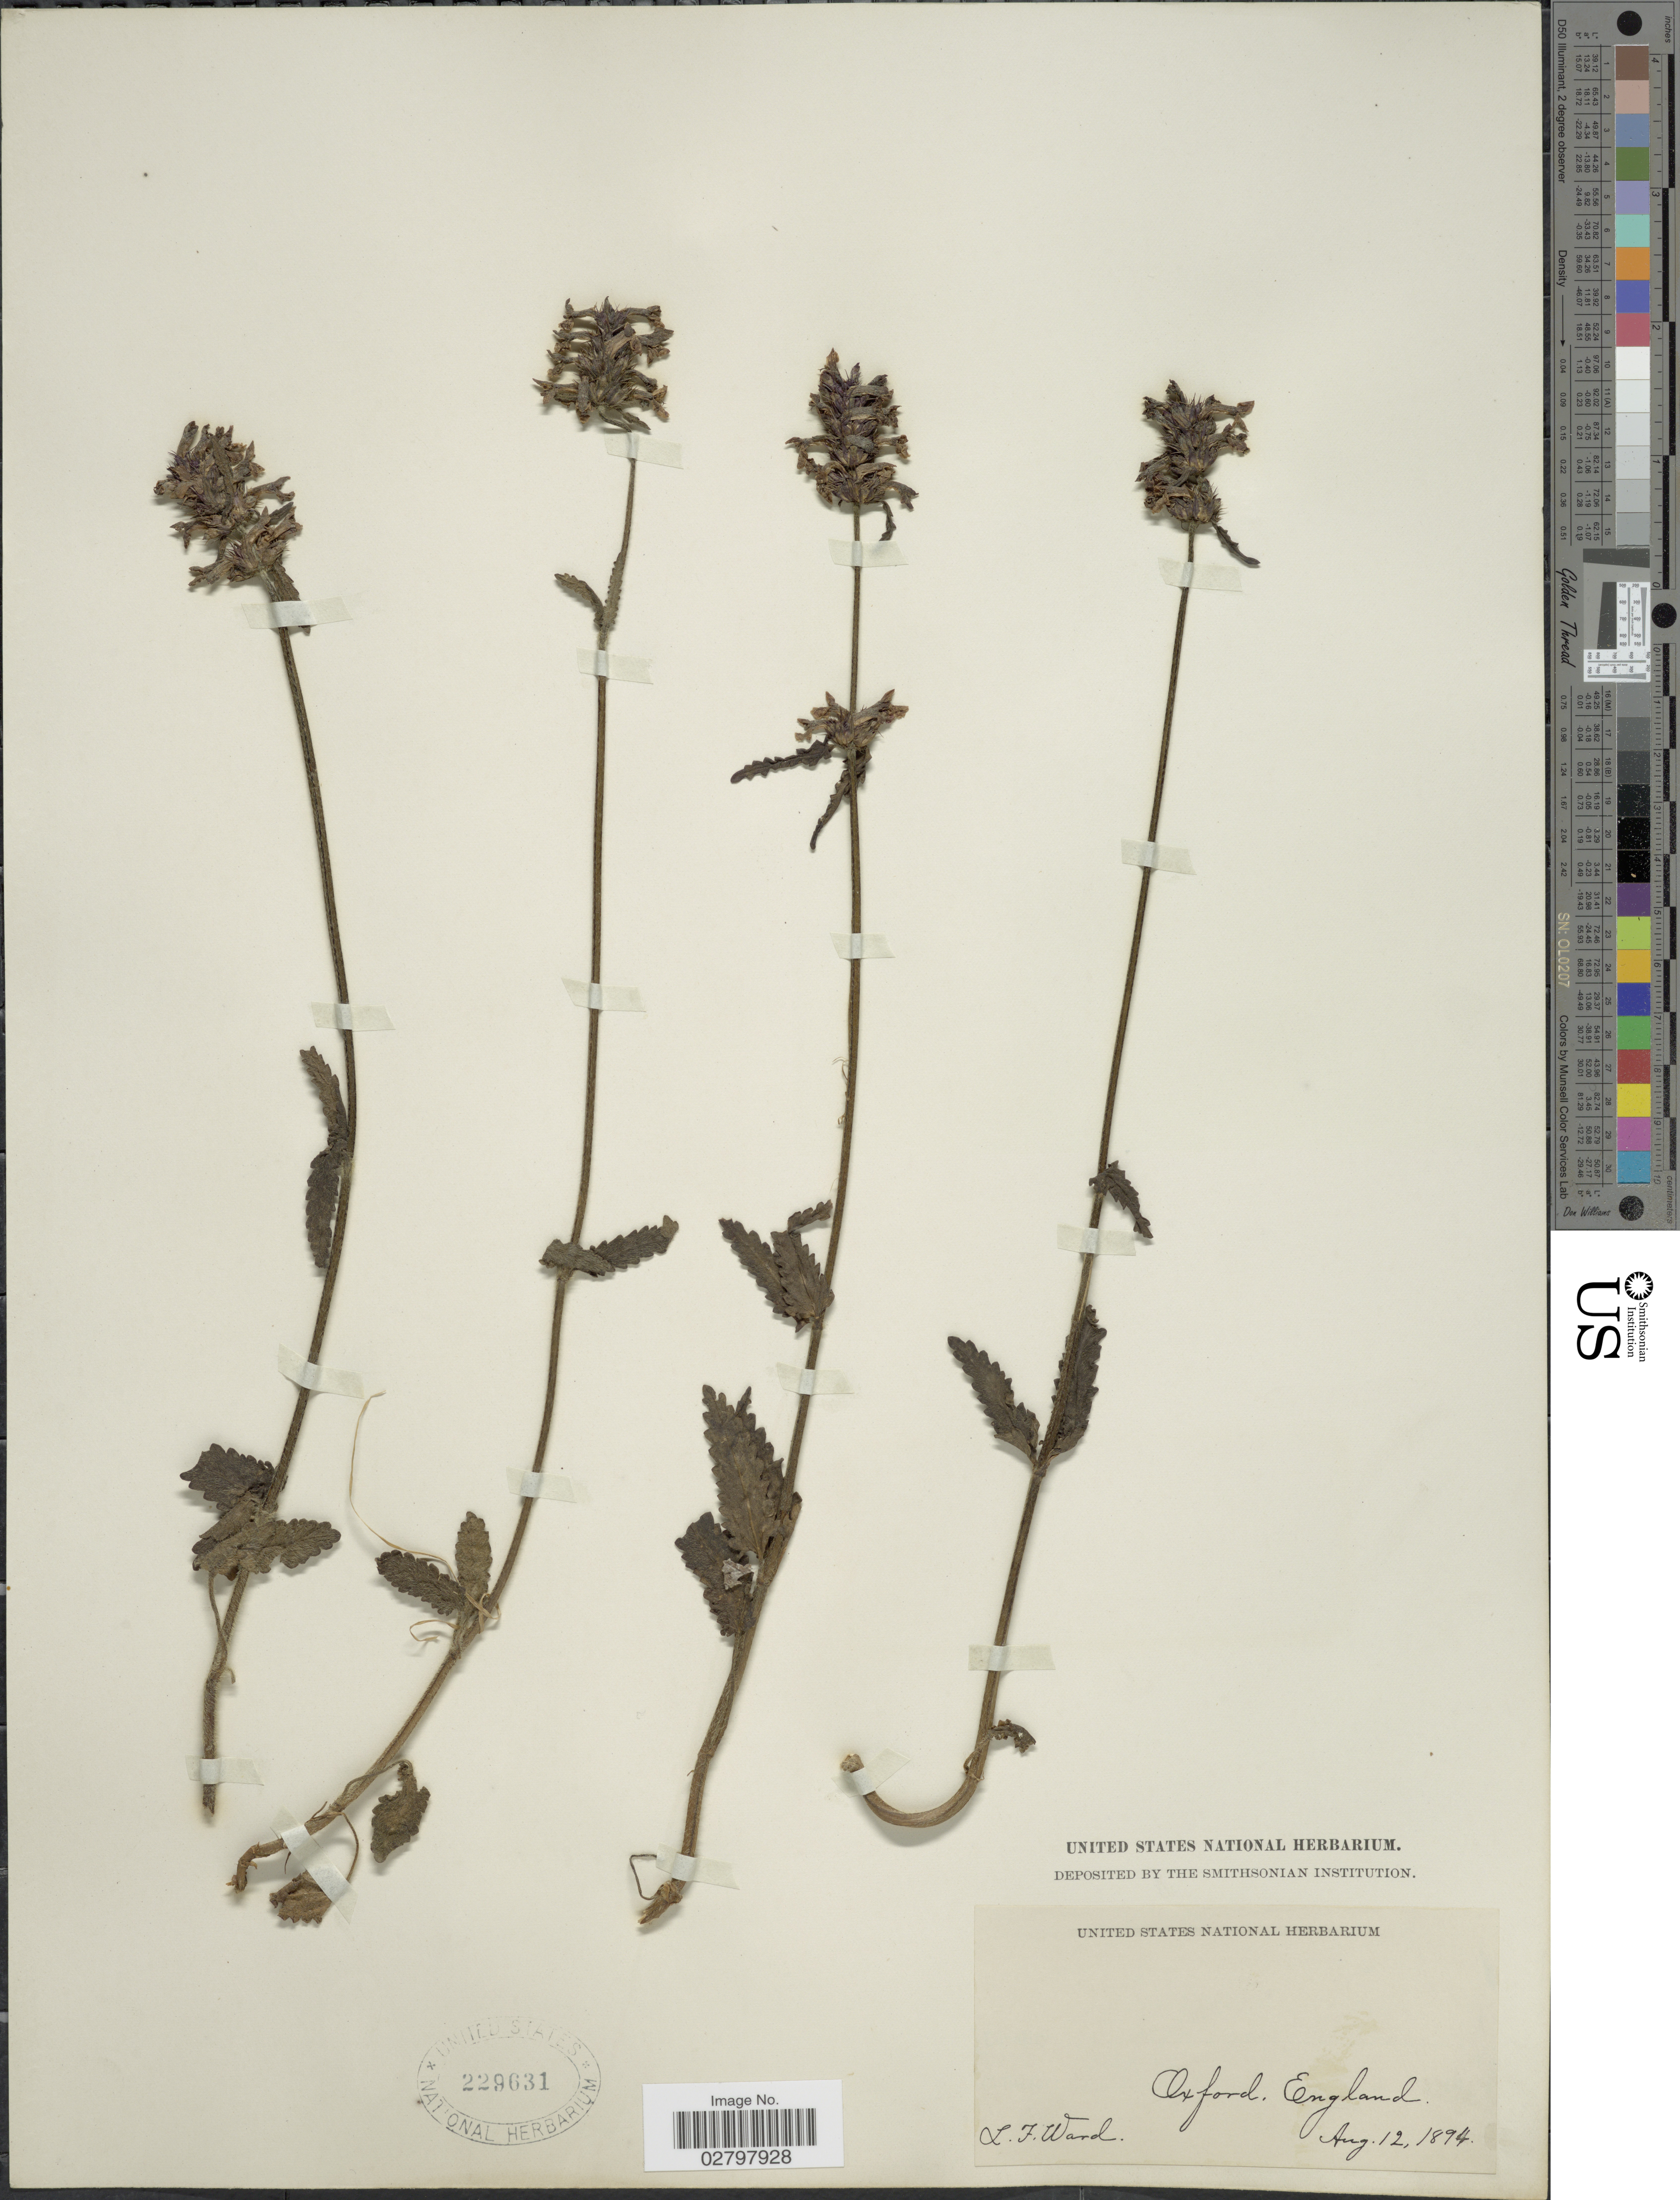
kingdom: Plantae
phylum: Tracheophyta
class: Magnoliopsida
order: Lamiales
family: Lamiaceae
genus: Stachys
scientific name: Stachys officinalis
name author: (L.) Trevis.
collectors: L. Ward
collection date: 1894-08-12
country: United Kingdom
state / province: England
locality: Oxford.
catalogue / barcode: US 229631